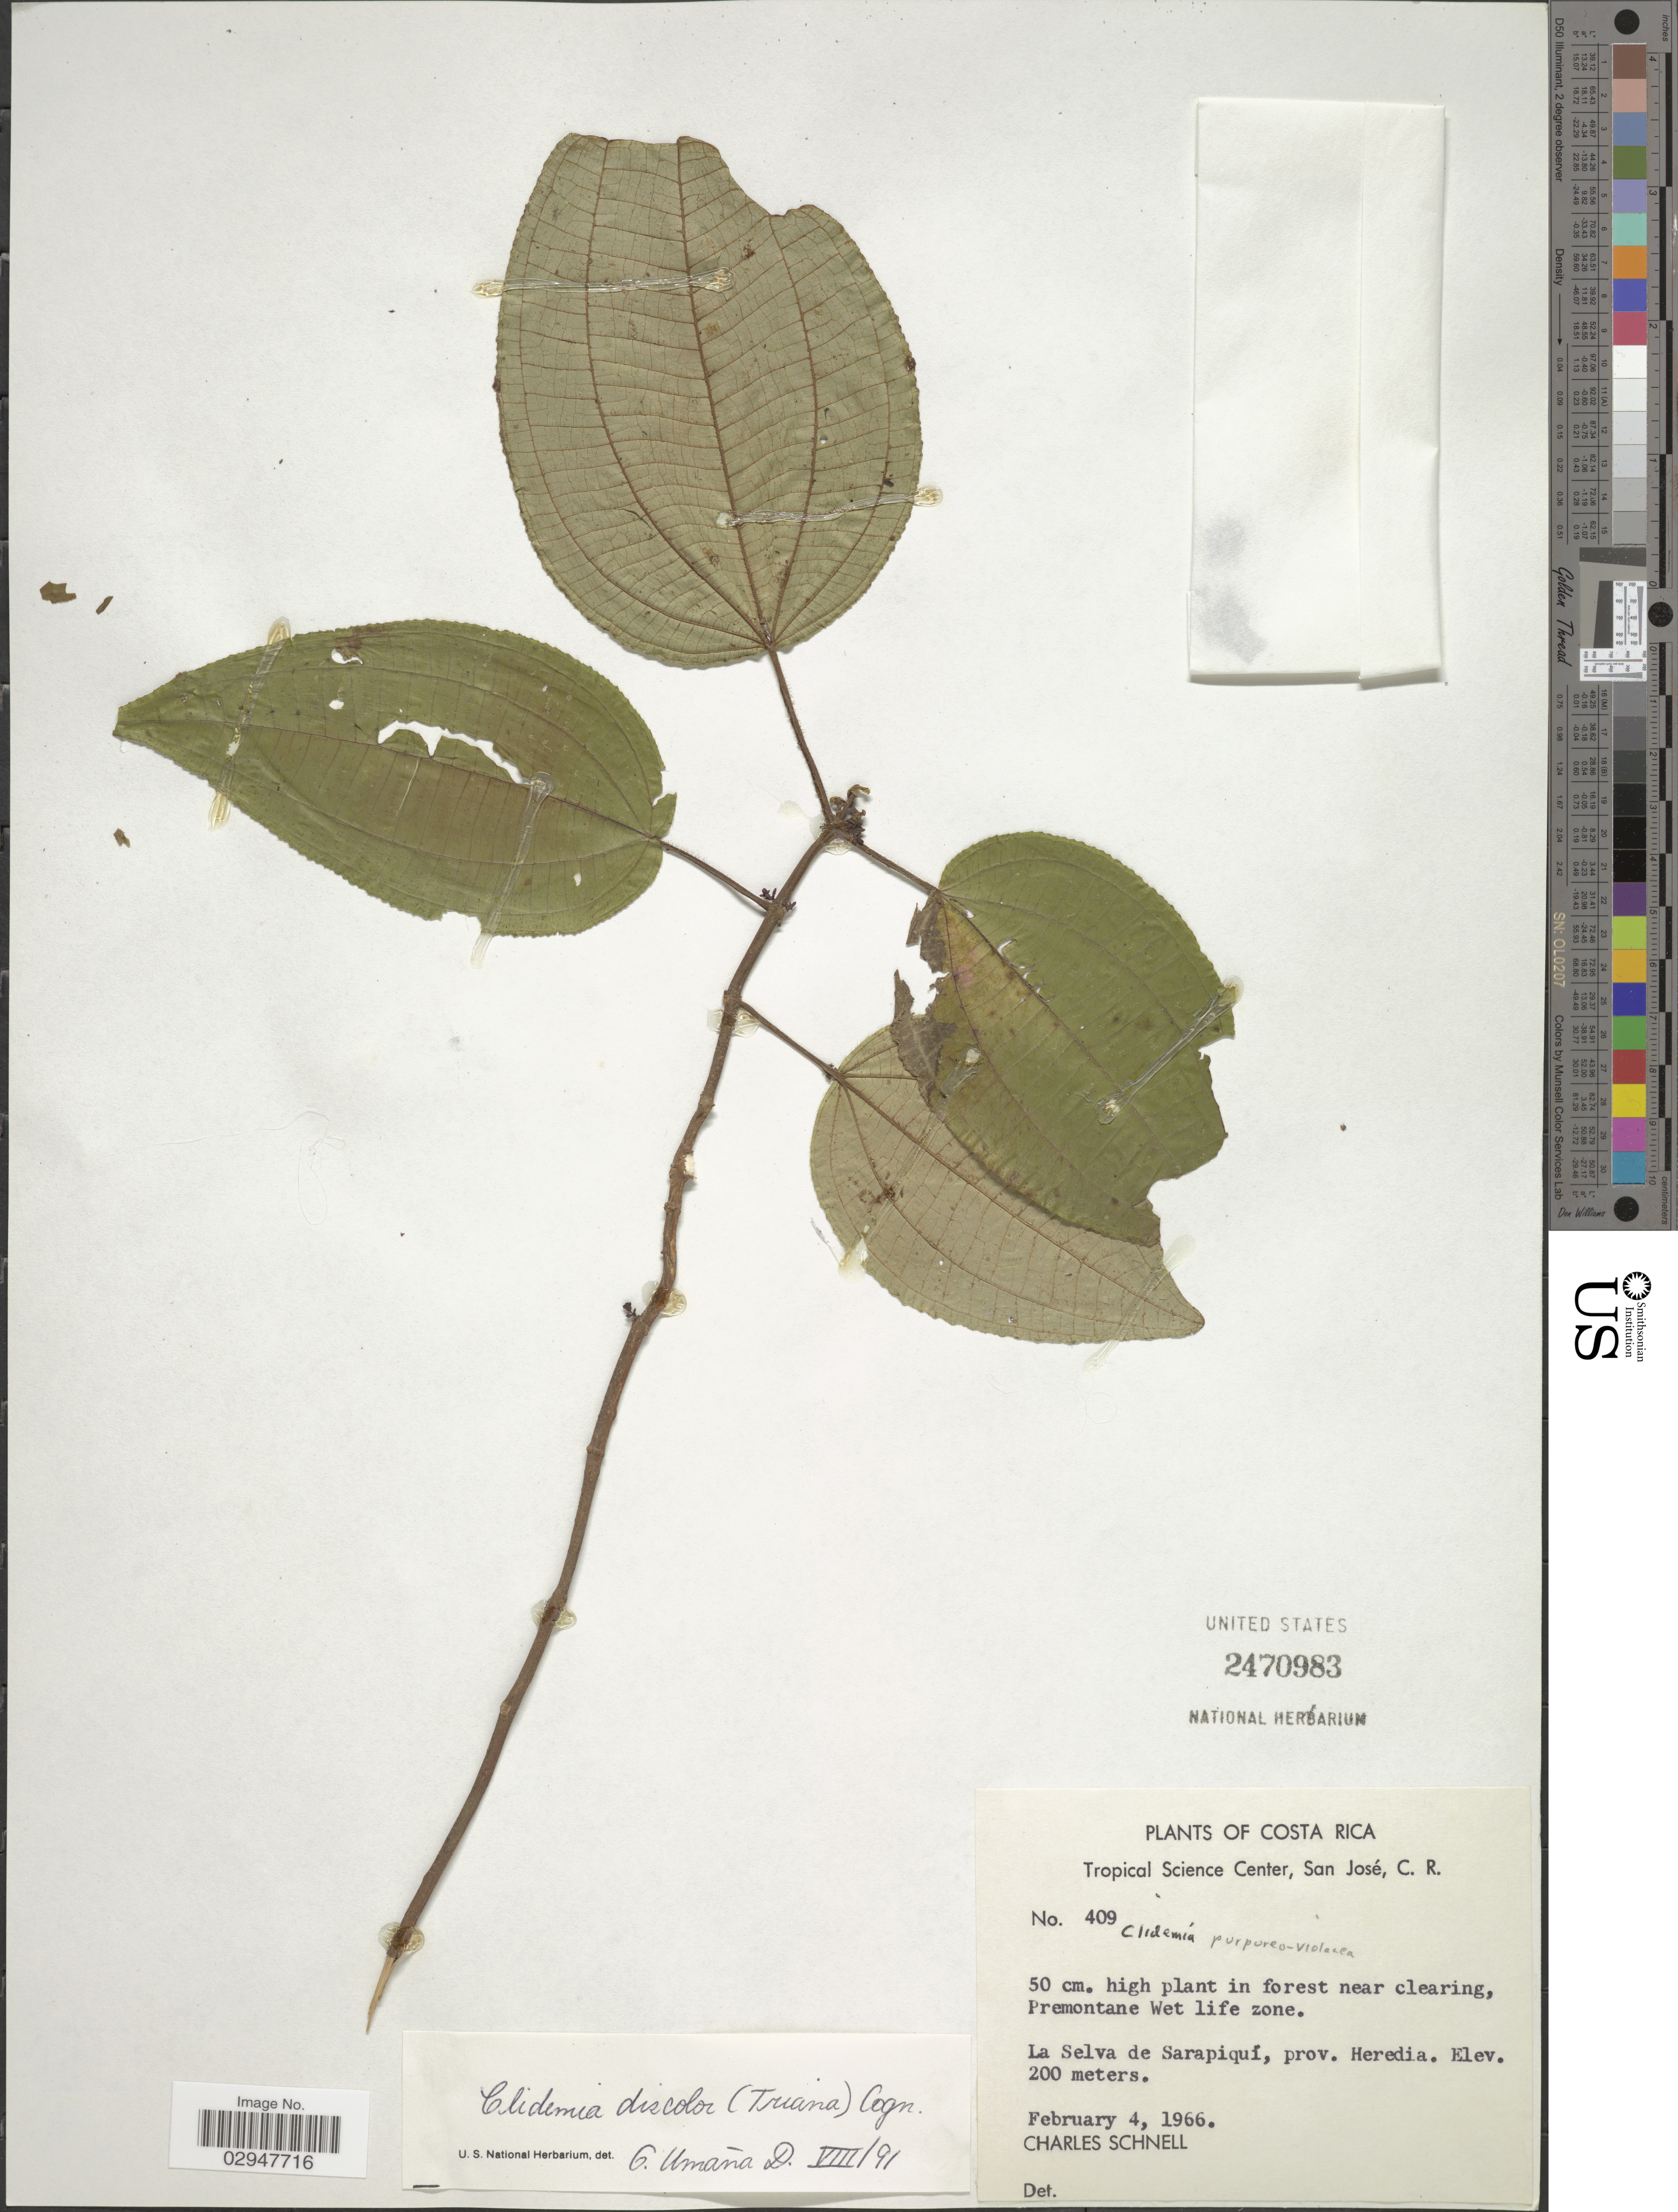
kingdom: Plantae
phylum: Tracheophyta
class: Magnoliopsida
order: Myrtales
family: Melastomataceae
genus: Clidemia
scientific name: Clidemia discolor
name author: (Triana) Cogn.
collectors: C. Schnell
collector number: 409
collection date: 1966-02-04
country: Costa Rica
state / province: Heredia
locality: La Selva de Sarapiquí.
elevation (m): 200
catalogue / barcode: US 2470983